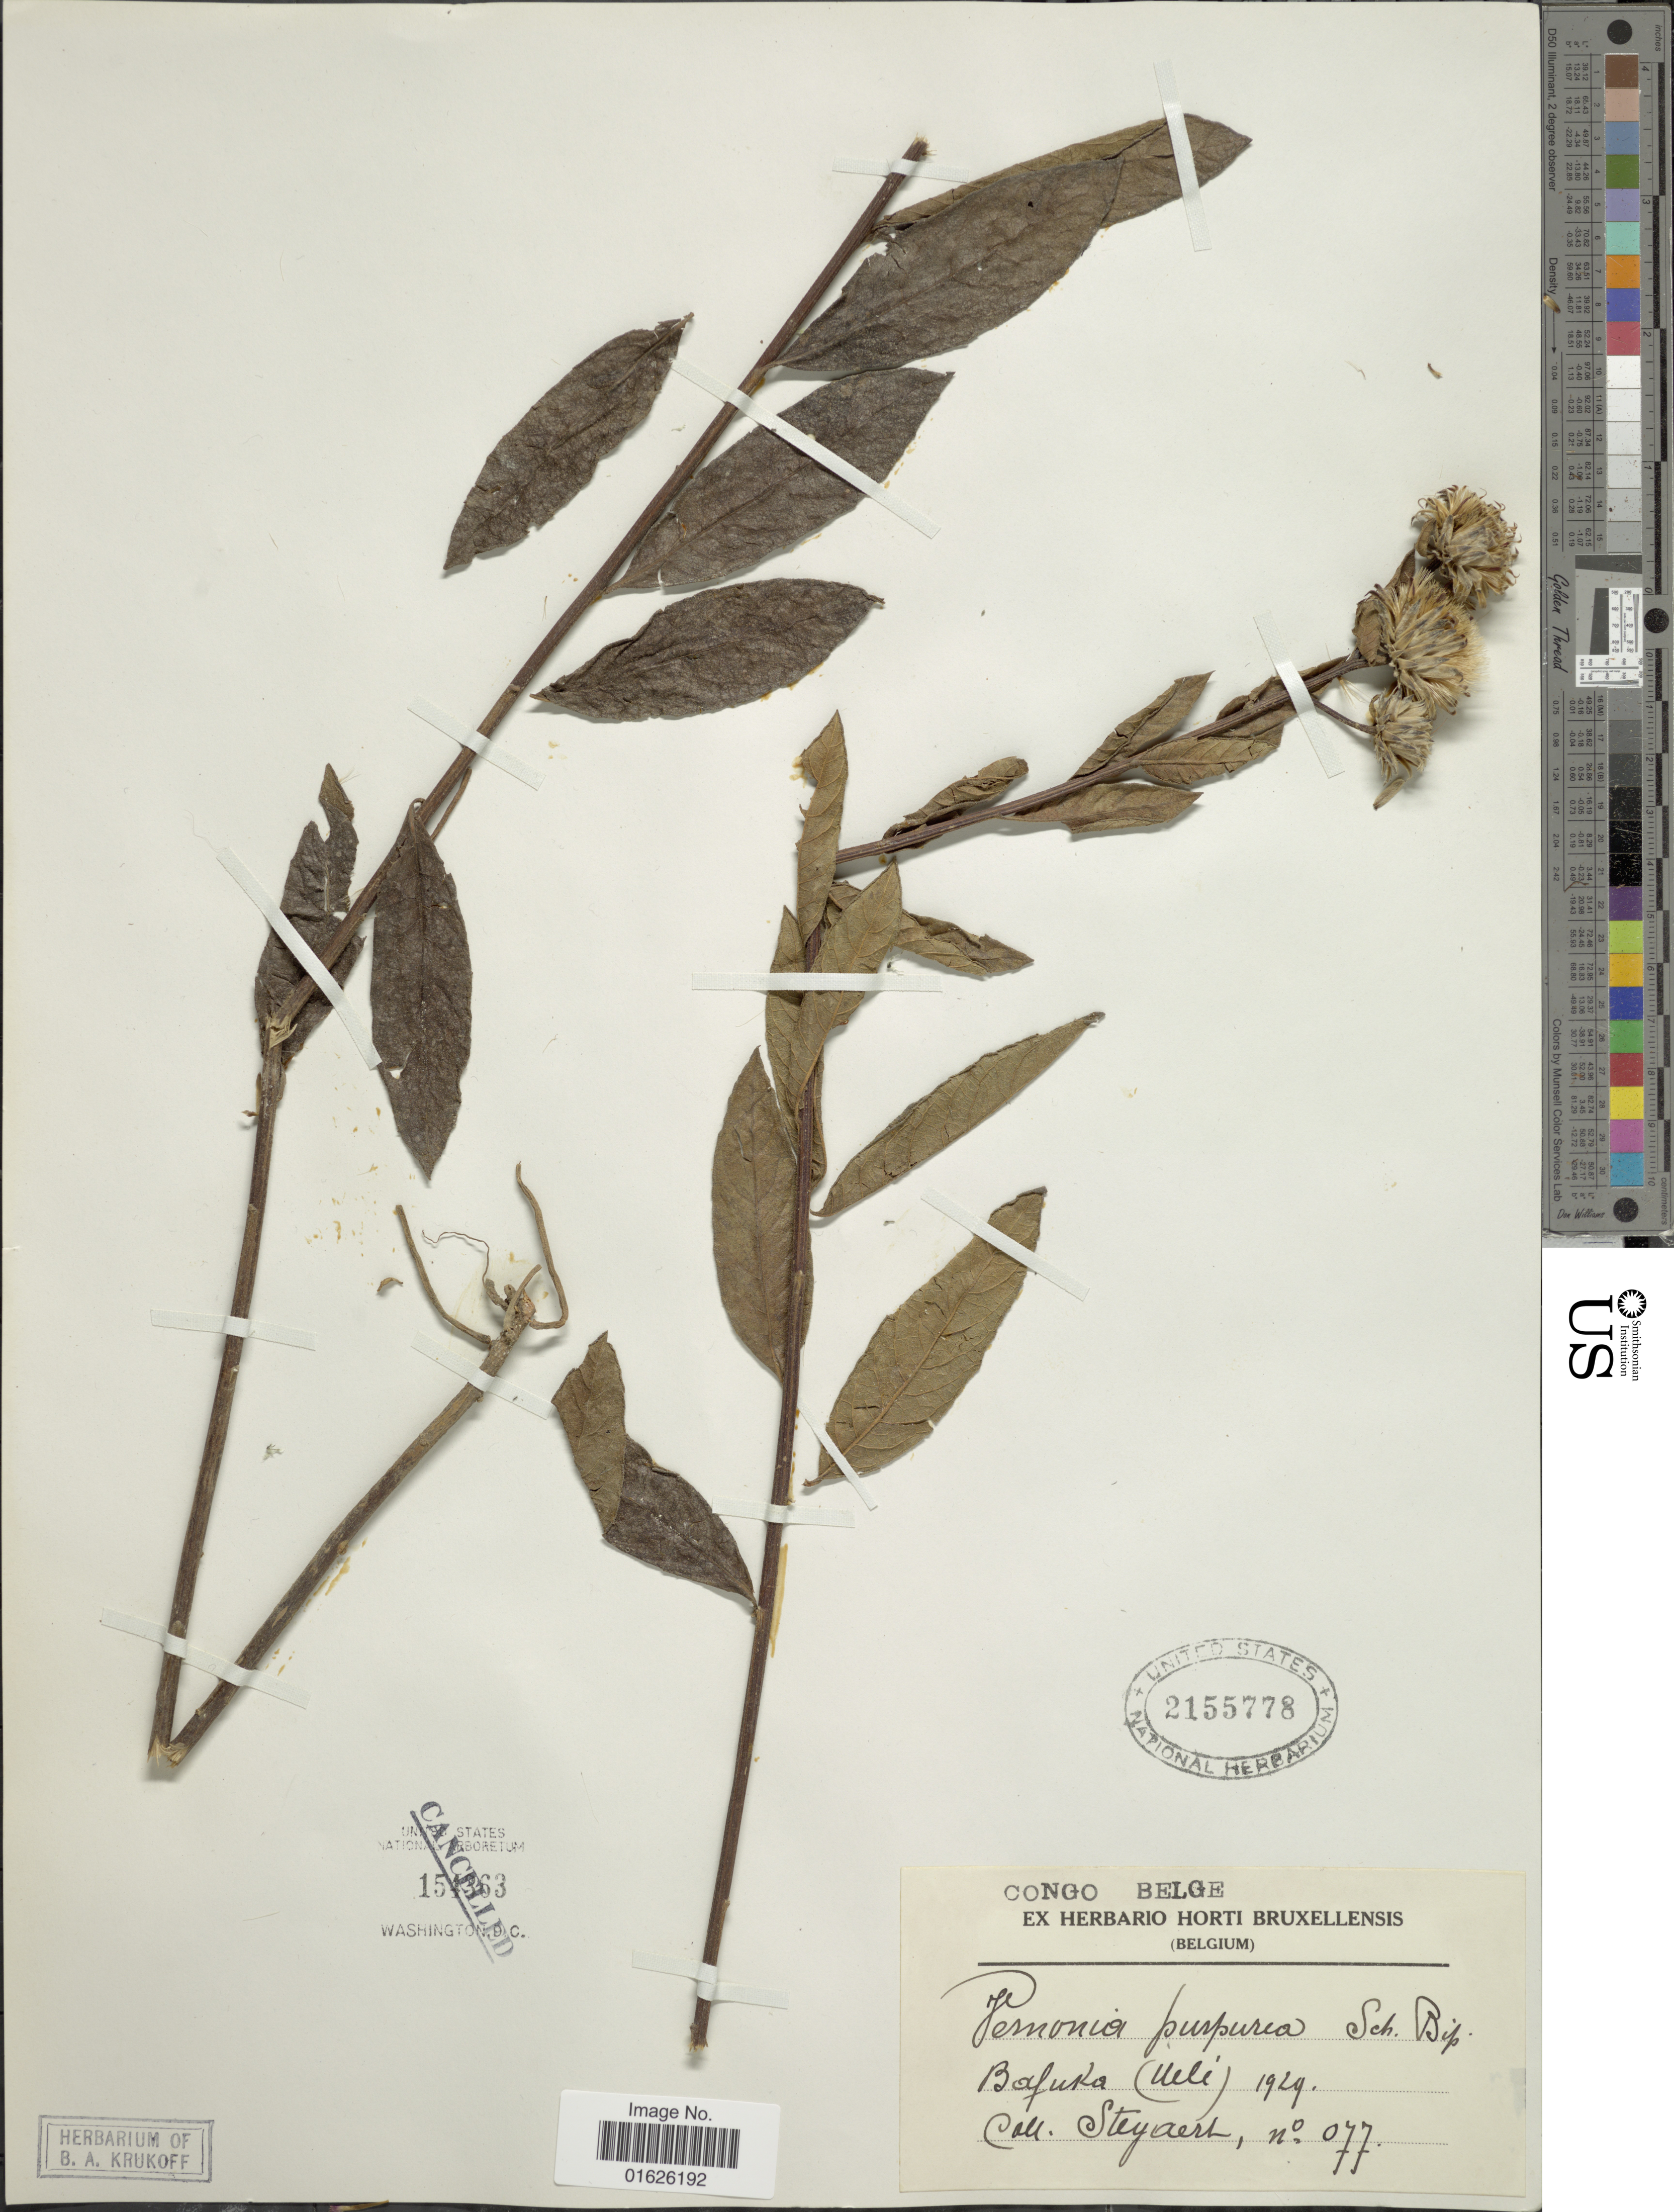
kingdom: Plantae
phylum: Tracheophyta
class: Magnoliopsida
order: Asterales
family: Asteraceae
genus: Linzia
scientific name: Linzia purpurea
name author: (Sch. Bip. ex Walp.) Isawumi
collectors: -. Steyaert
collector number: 77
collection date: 1929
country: Congo, Democratic Republic of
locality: Congo Belge, Bafuka (Uele).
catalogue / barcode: US 2155778